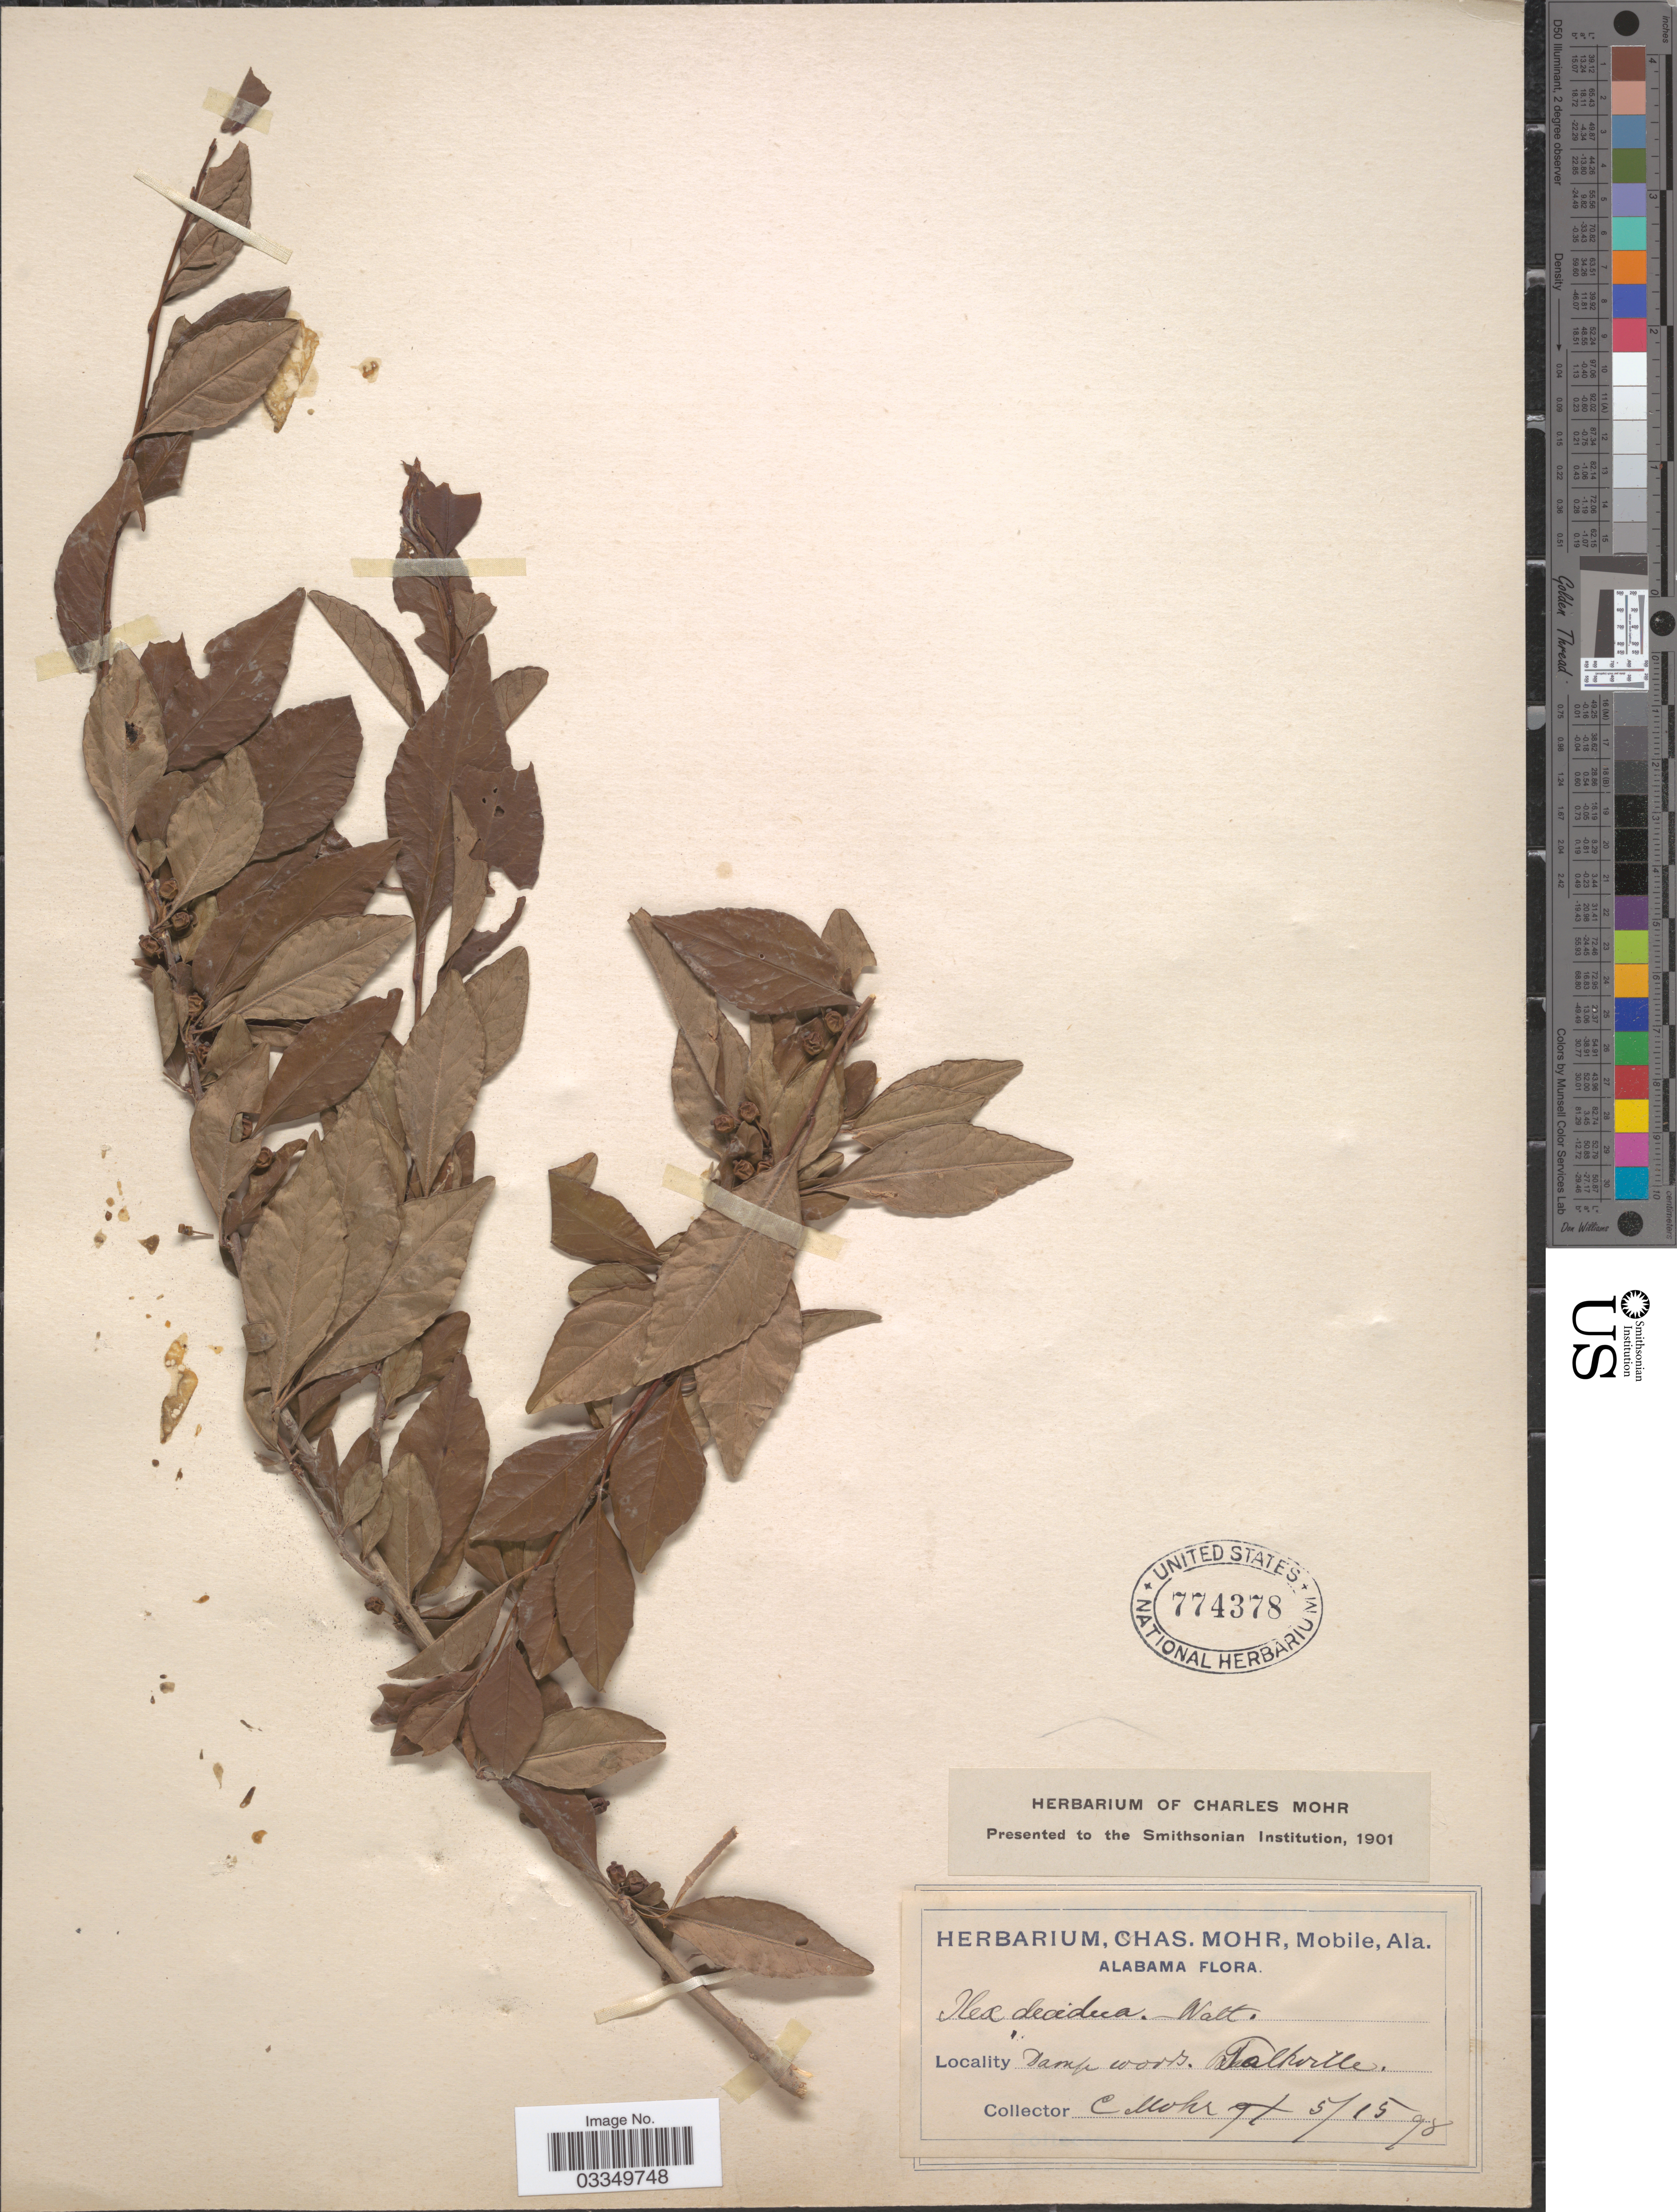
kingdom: Plantae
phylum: Tracheophyta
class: Magnoliopsida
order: Aquifoliales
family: Aquifoliaceae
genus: Ilex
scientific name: Ilex decidua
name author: Walter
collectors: C. Mohr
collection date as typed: Transcribed d/m/y: 15/5/98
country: United States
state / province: Alabama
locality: Falkville.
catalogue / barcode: US 774378